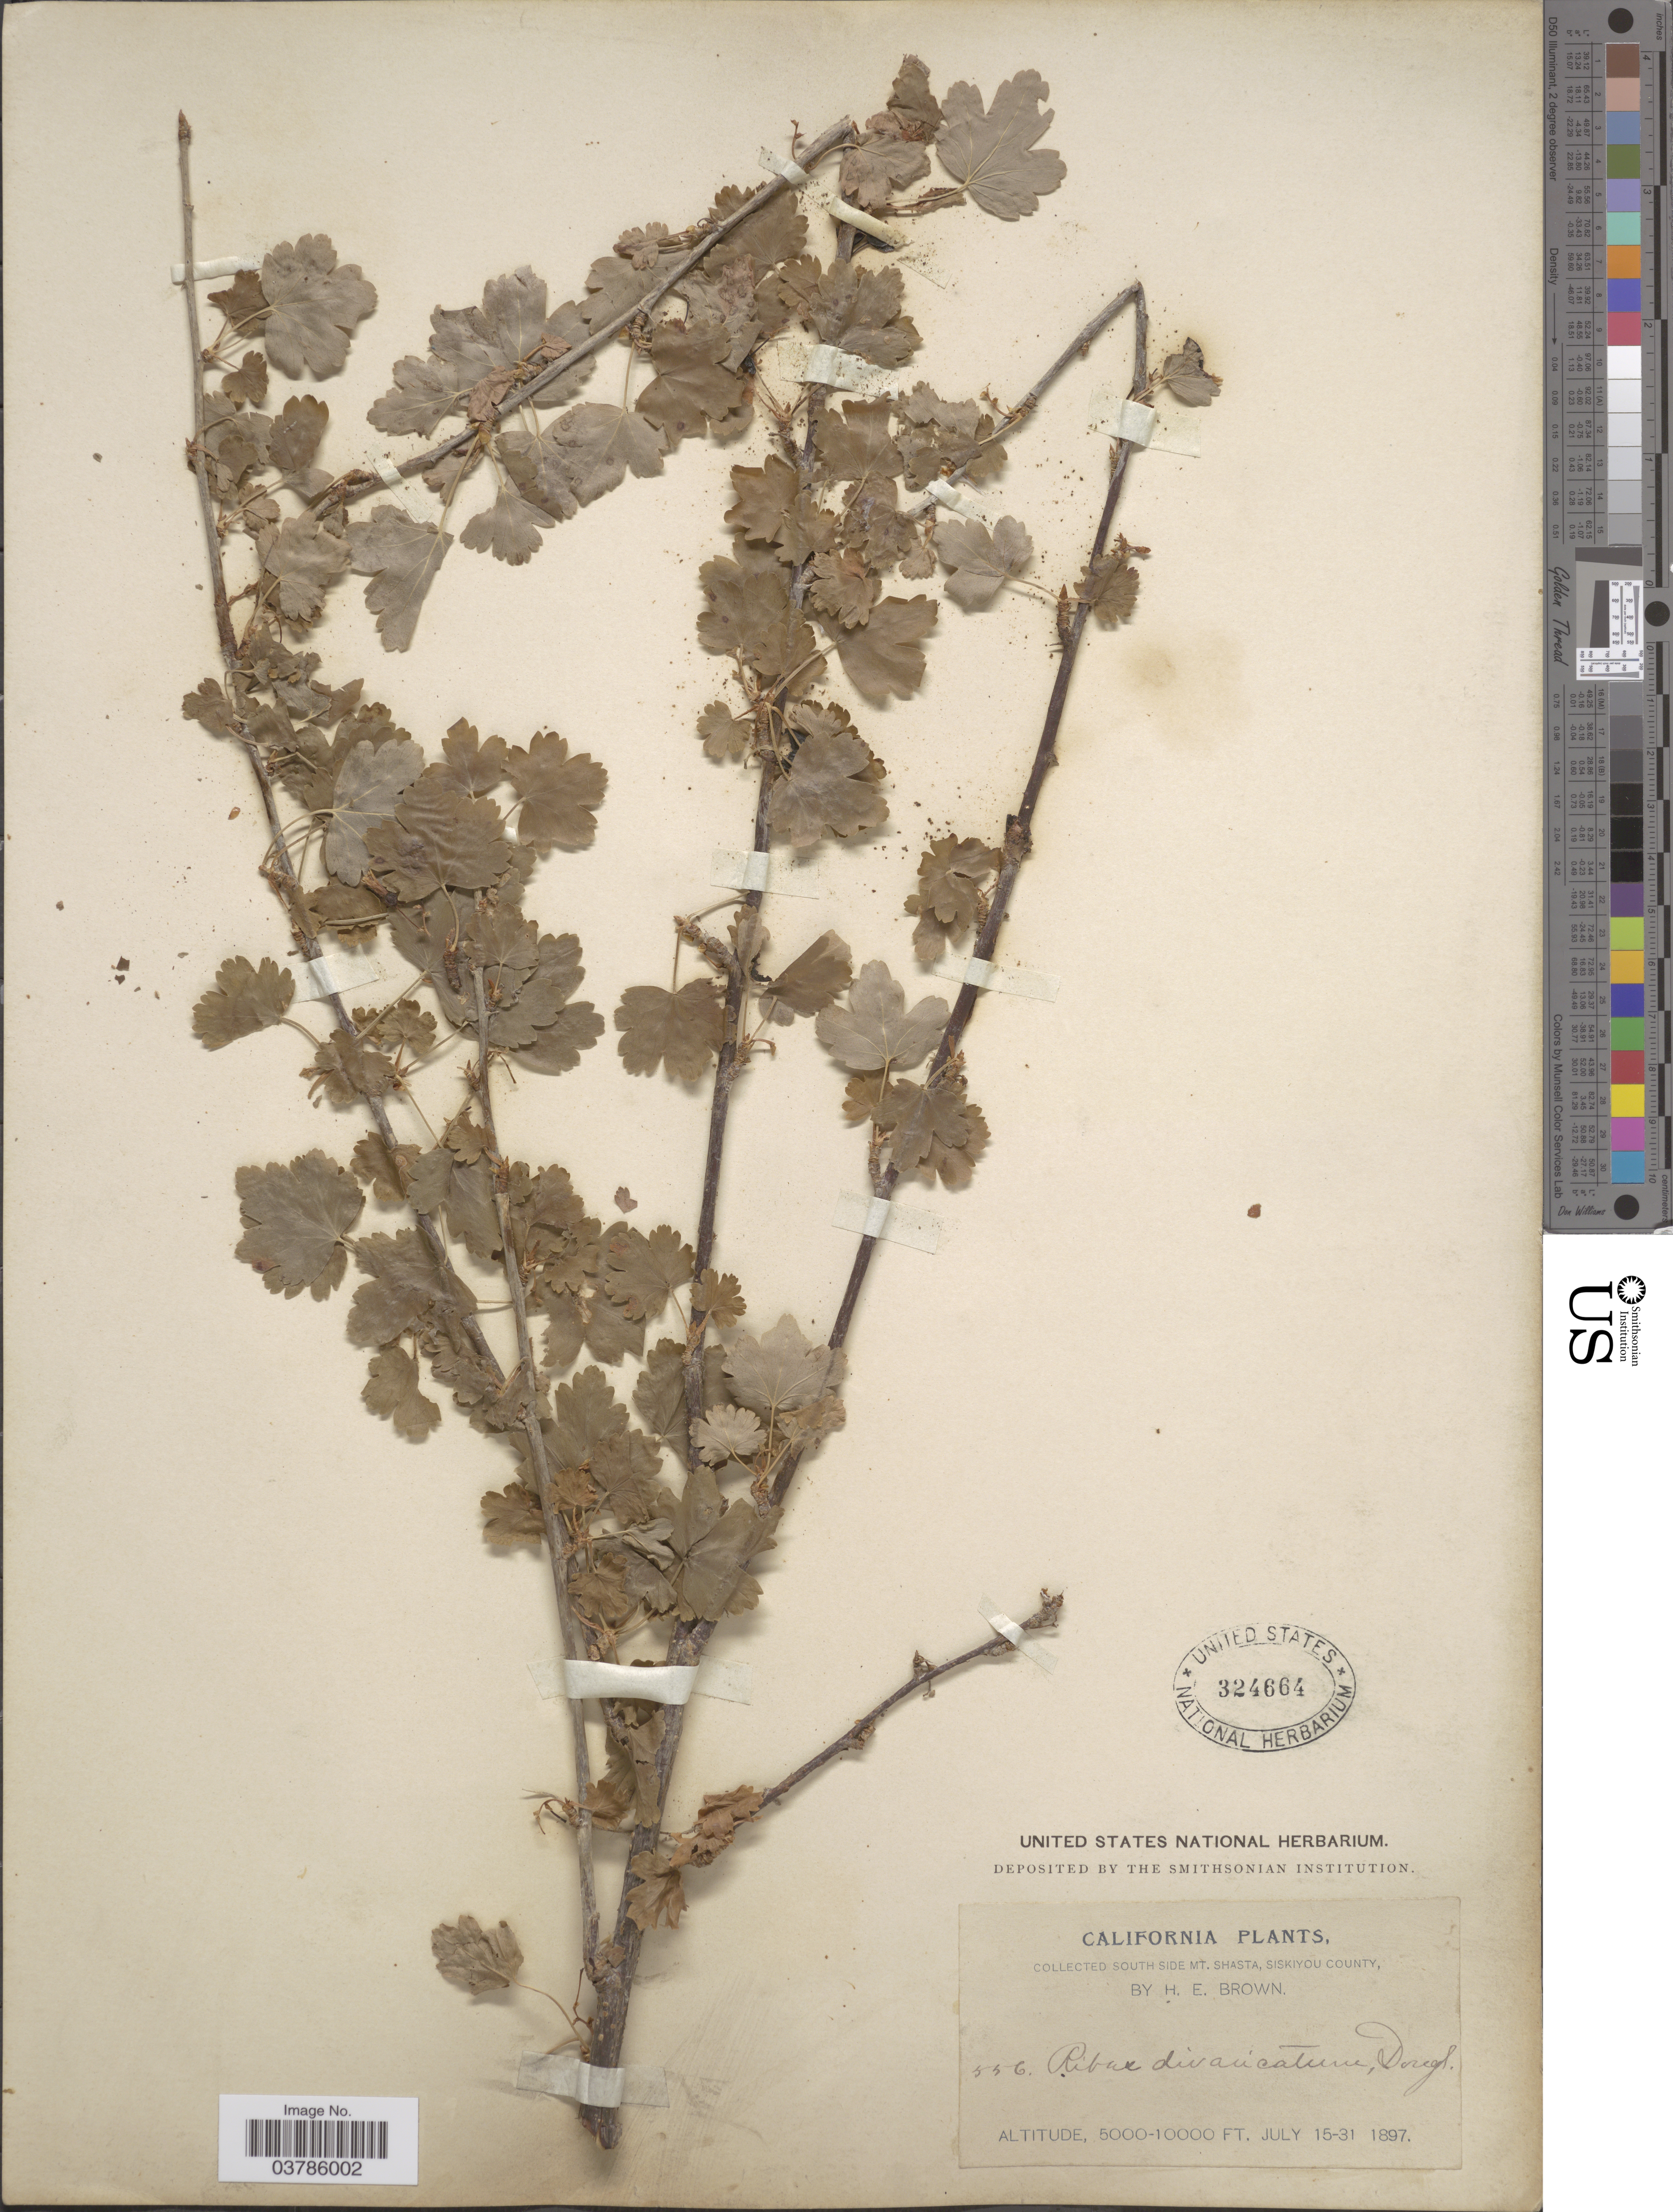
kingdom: Plantae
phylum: Tracheophyta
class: Magnoliopsida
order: Saxifragales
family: Grossulariaceae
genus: Ribes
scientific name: Ribes divaricatum var. divaricatum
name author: Douglas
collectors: H. E. Brown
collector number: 556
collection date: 1897-07-15/1897-07-31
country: United States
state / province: California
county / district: Siskiyou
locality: South side Mt. Shasta, Siskiyou County.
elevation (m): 1524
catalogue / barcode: US 324664